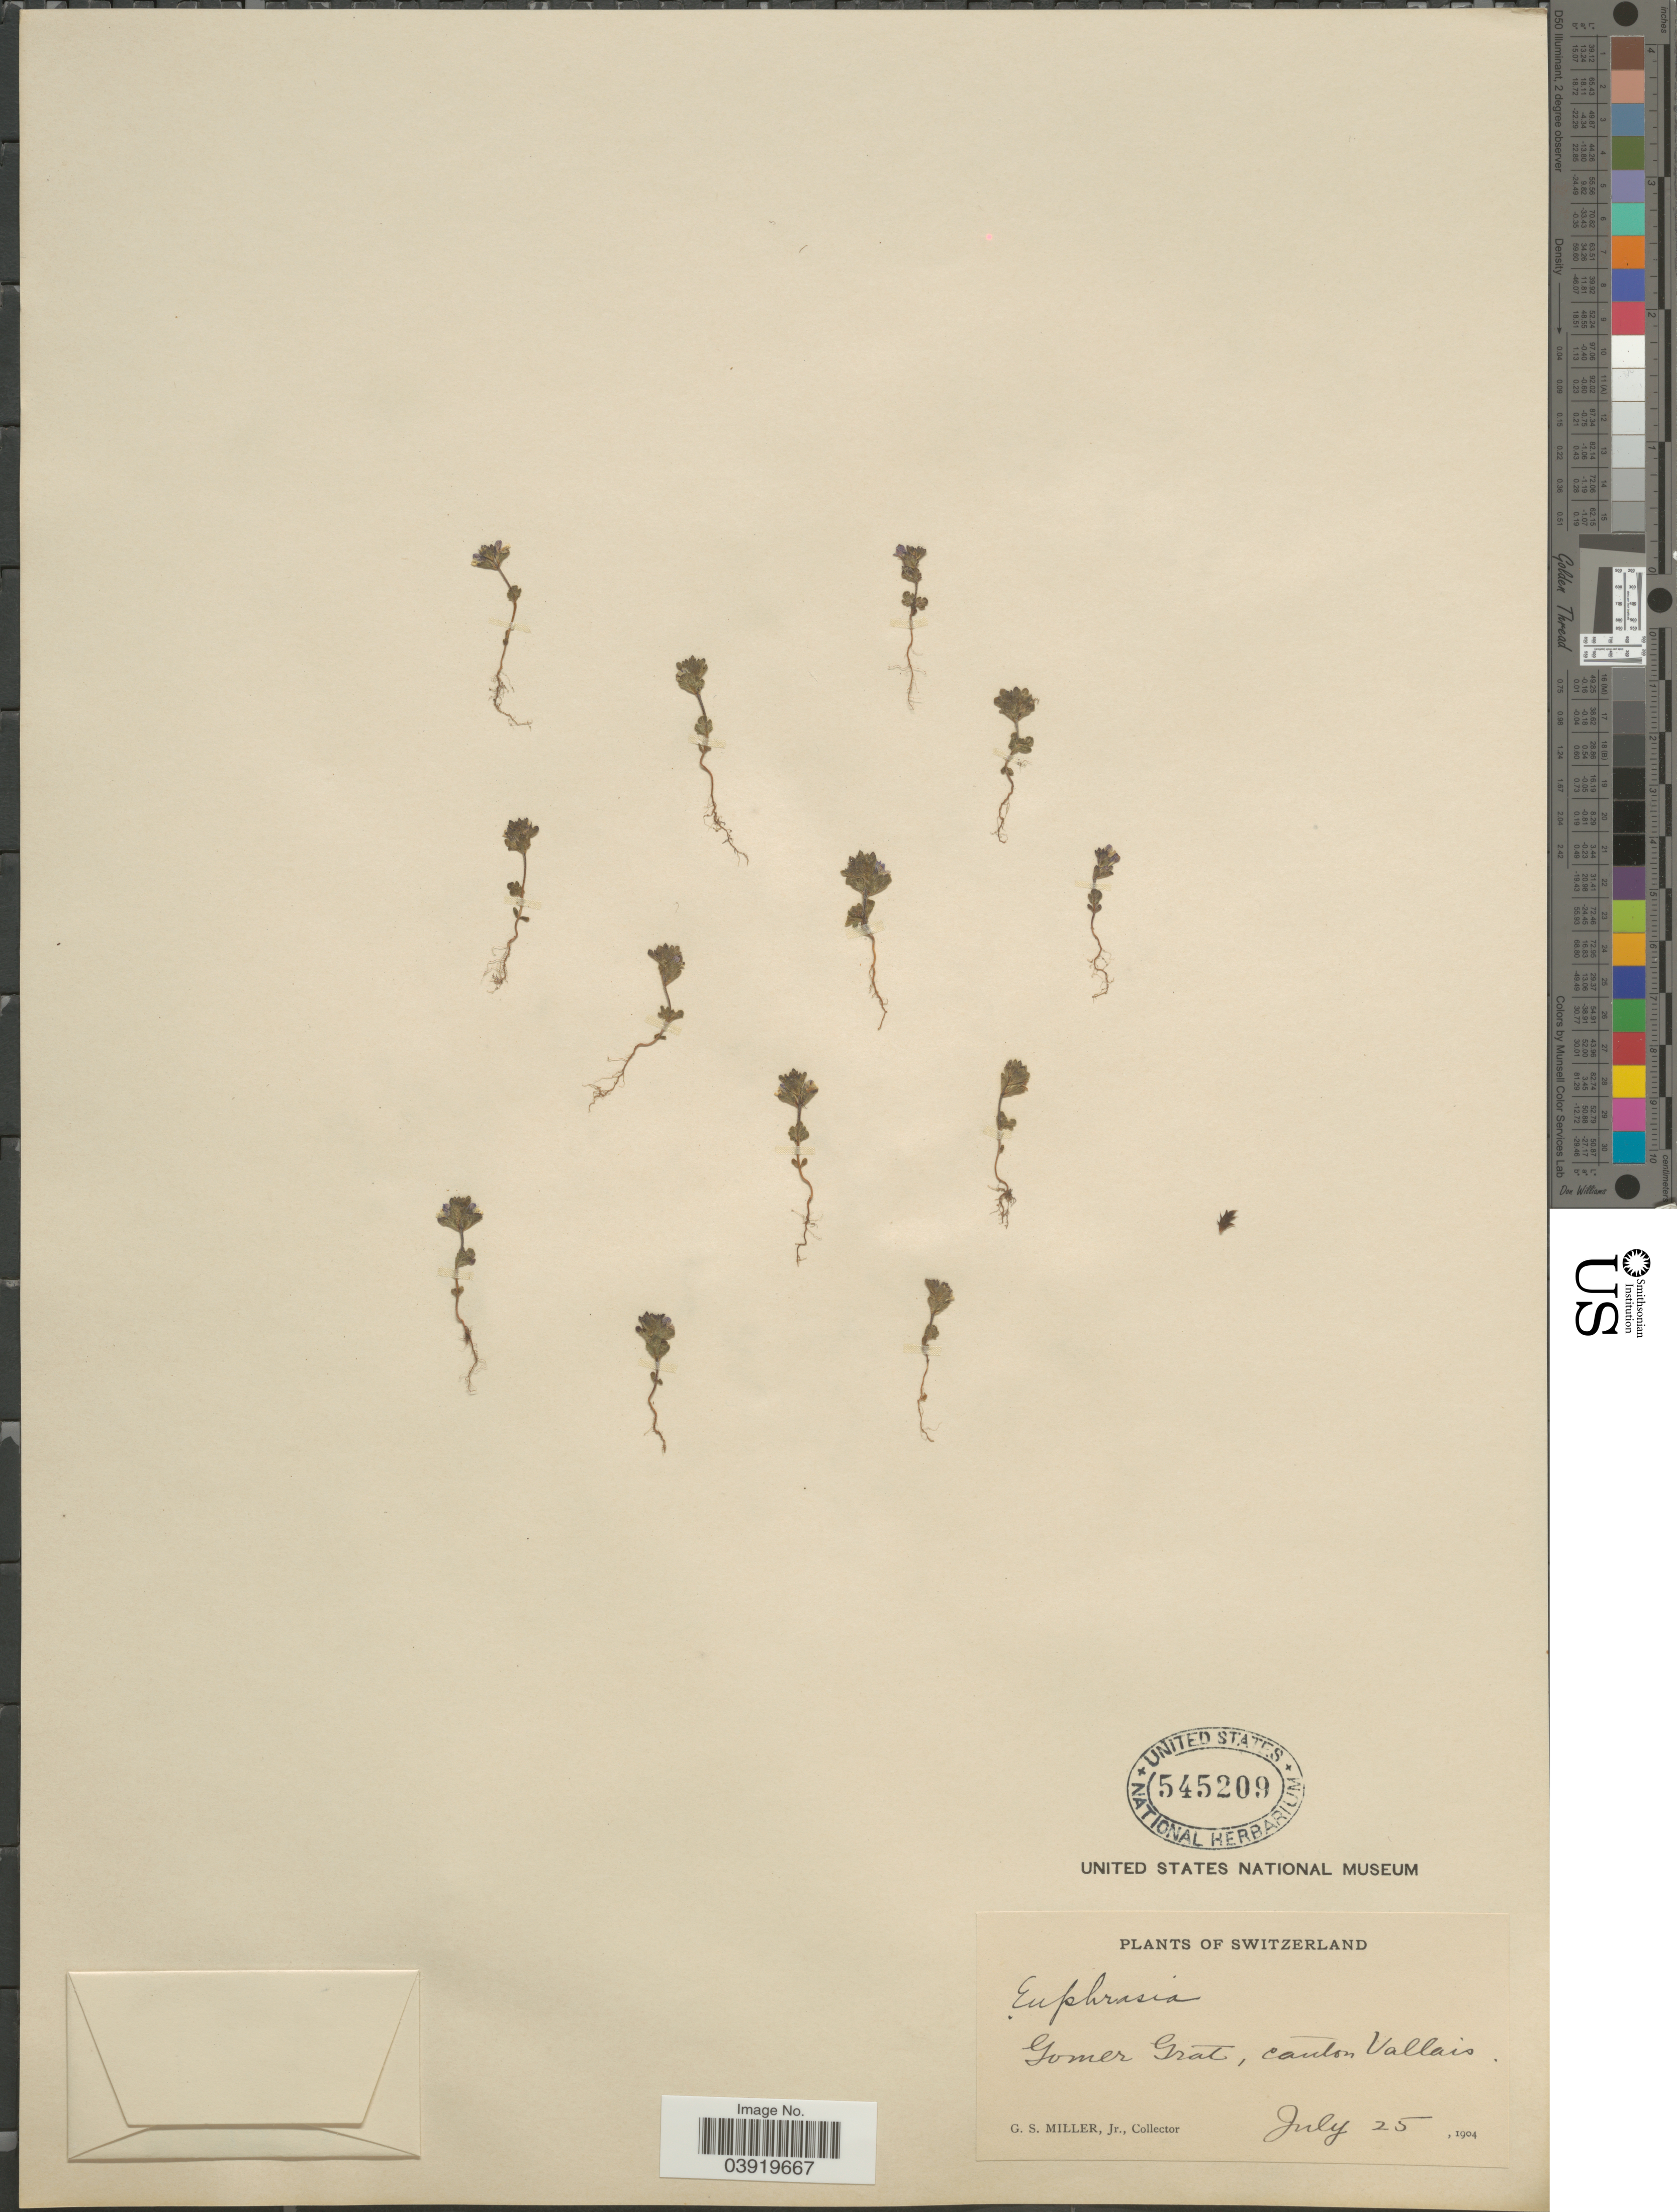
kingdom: Plantae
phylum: Tracheophyta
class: Magnoliopsida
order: Lamiales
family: Orobanchaceae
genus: Euphrasia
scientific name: Euphrasia sp.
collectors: G. S. Miller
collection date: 1904-07-25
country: Switzerland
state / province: Valais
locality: Gomer Grat, canton Vallais.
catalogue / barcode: US 545209